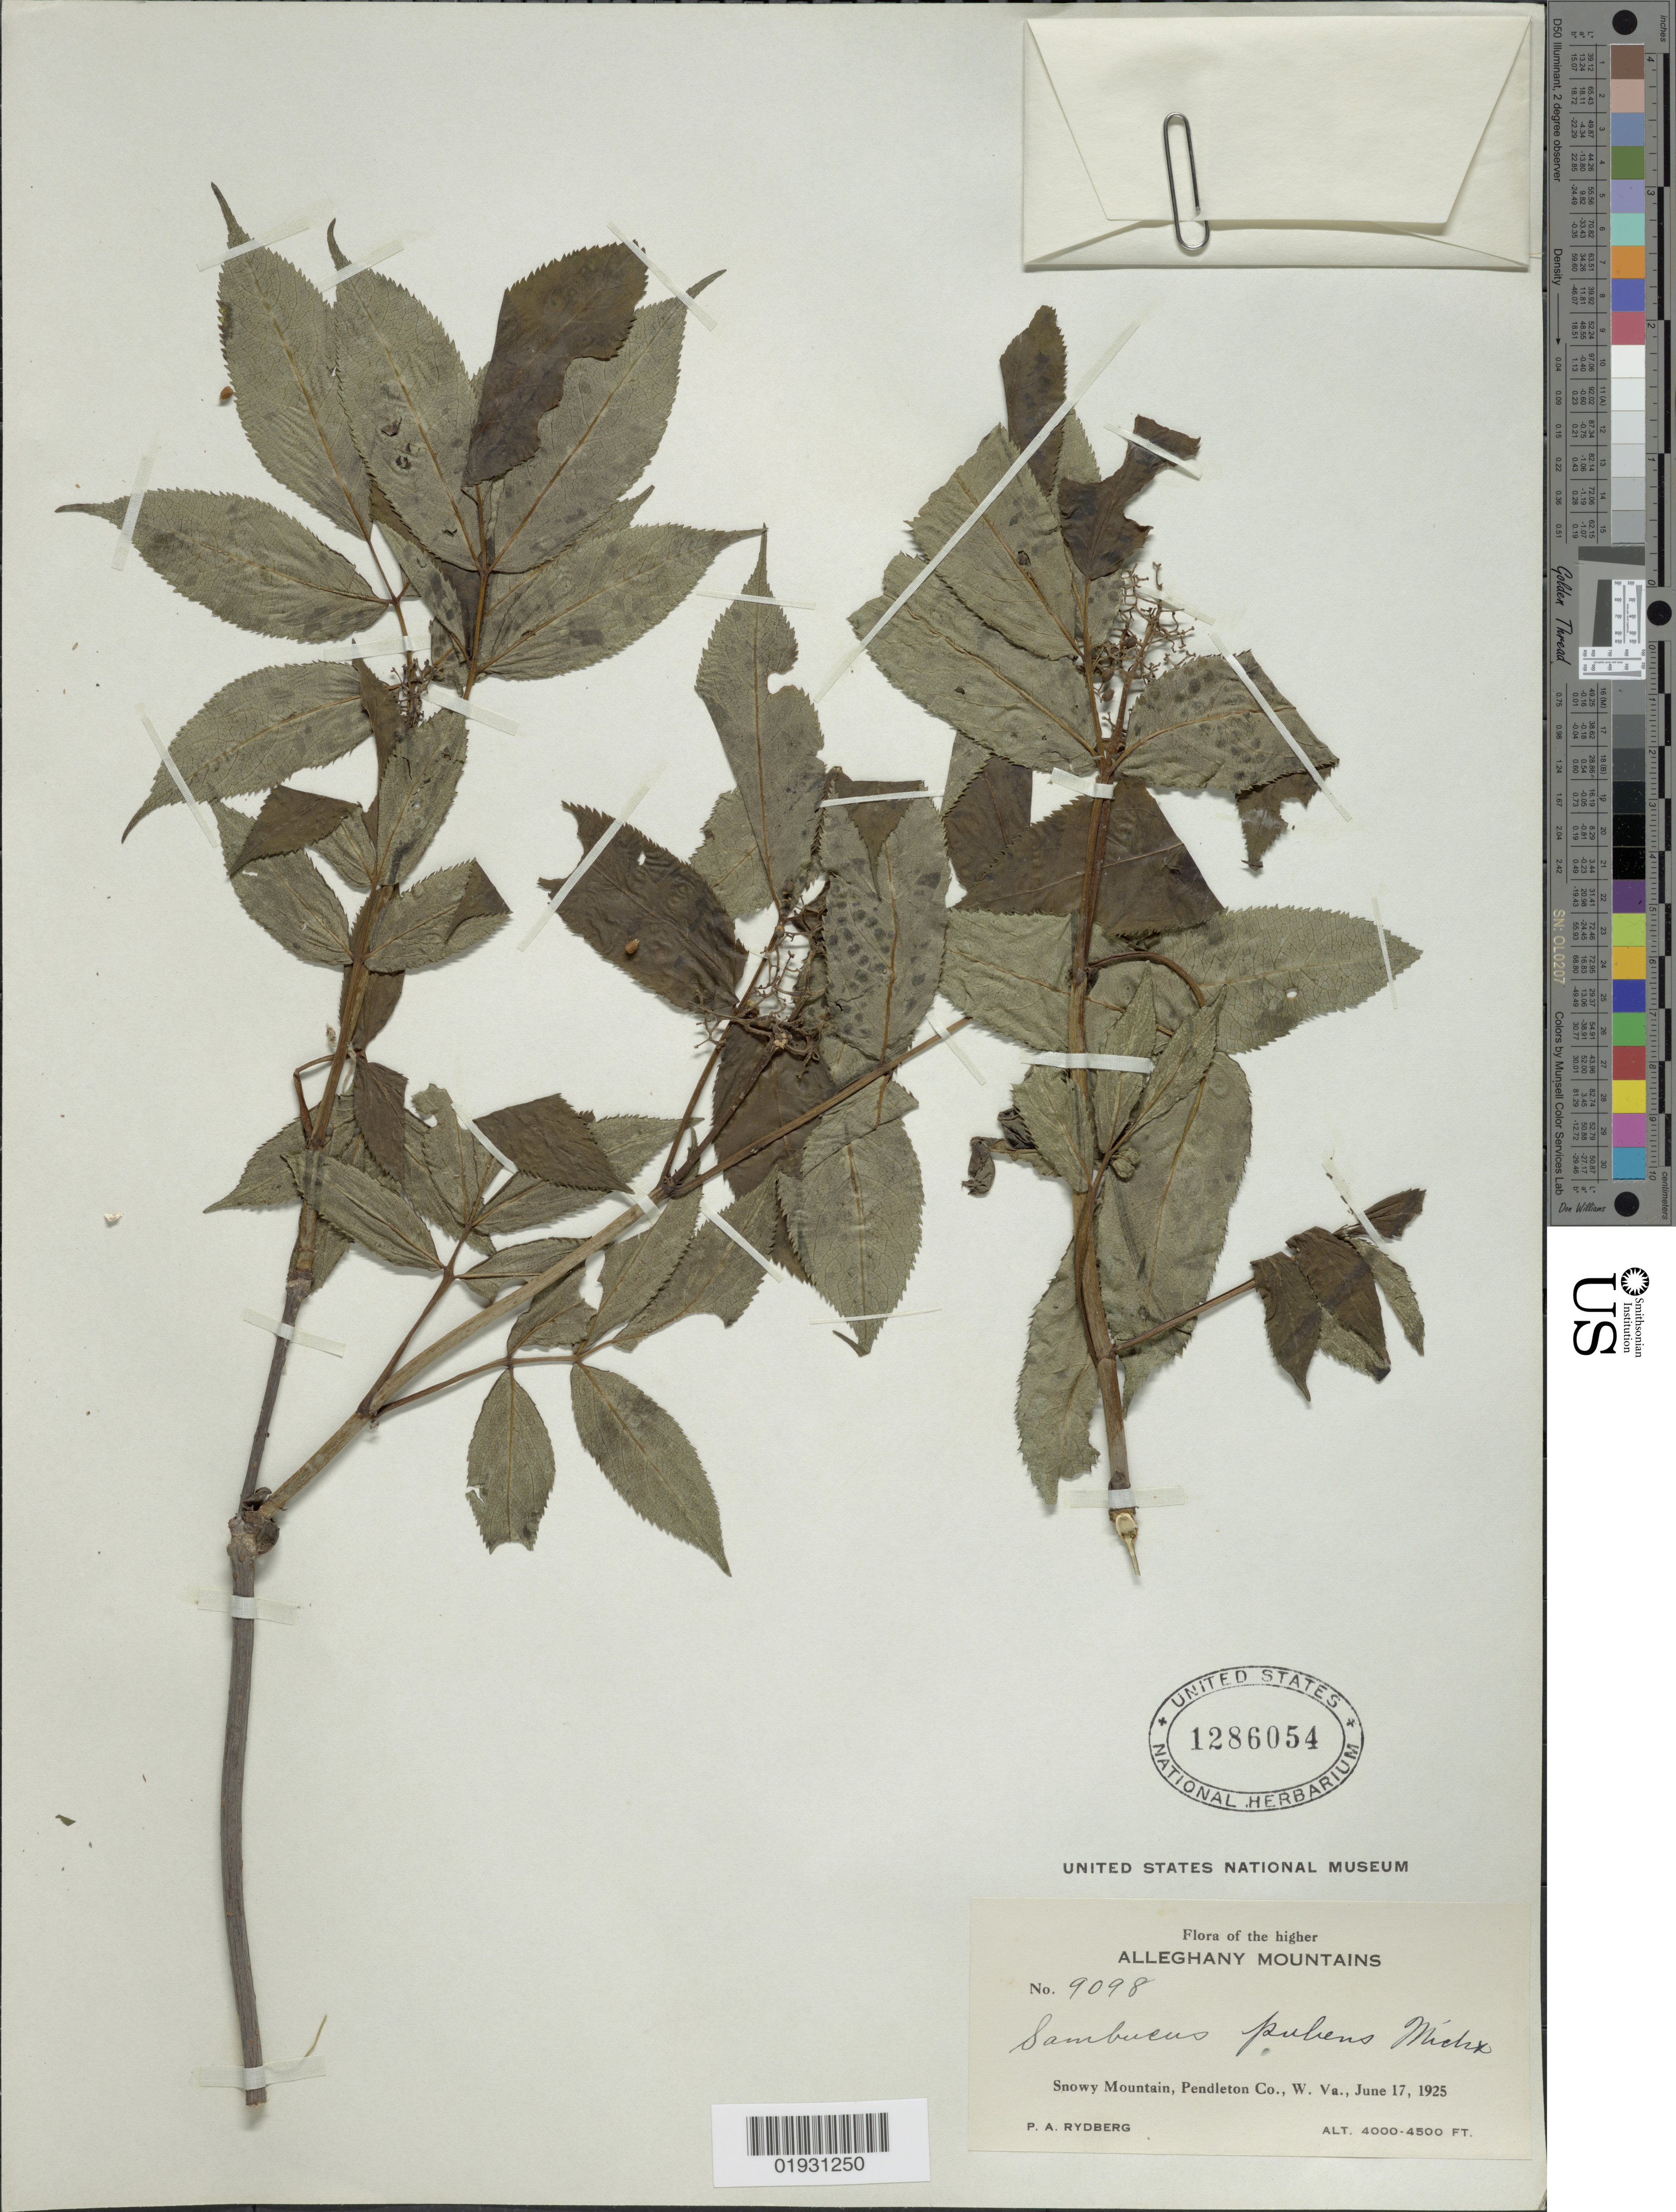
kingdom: Plantae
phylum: Tracheophyta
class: Magnoliopsida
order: Dipsacales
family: Viburnaceae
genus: Sambucus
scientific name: Sambucus racemosa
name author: L.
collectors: P. A. Rydberg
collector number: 9098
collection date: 1925-06-17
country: United States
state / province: West Virginia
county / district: Pendleton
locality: Alleghany Mountains, Snowy Mountain, Pendleton Co., W. Va.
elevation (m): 1219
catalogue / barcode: US 1286054